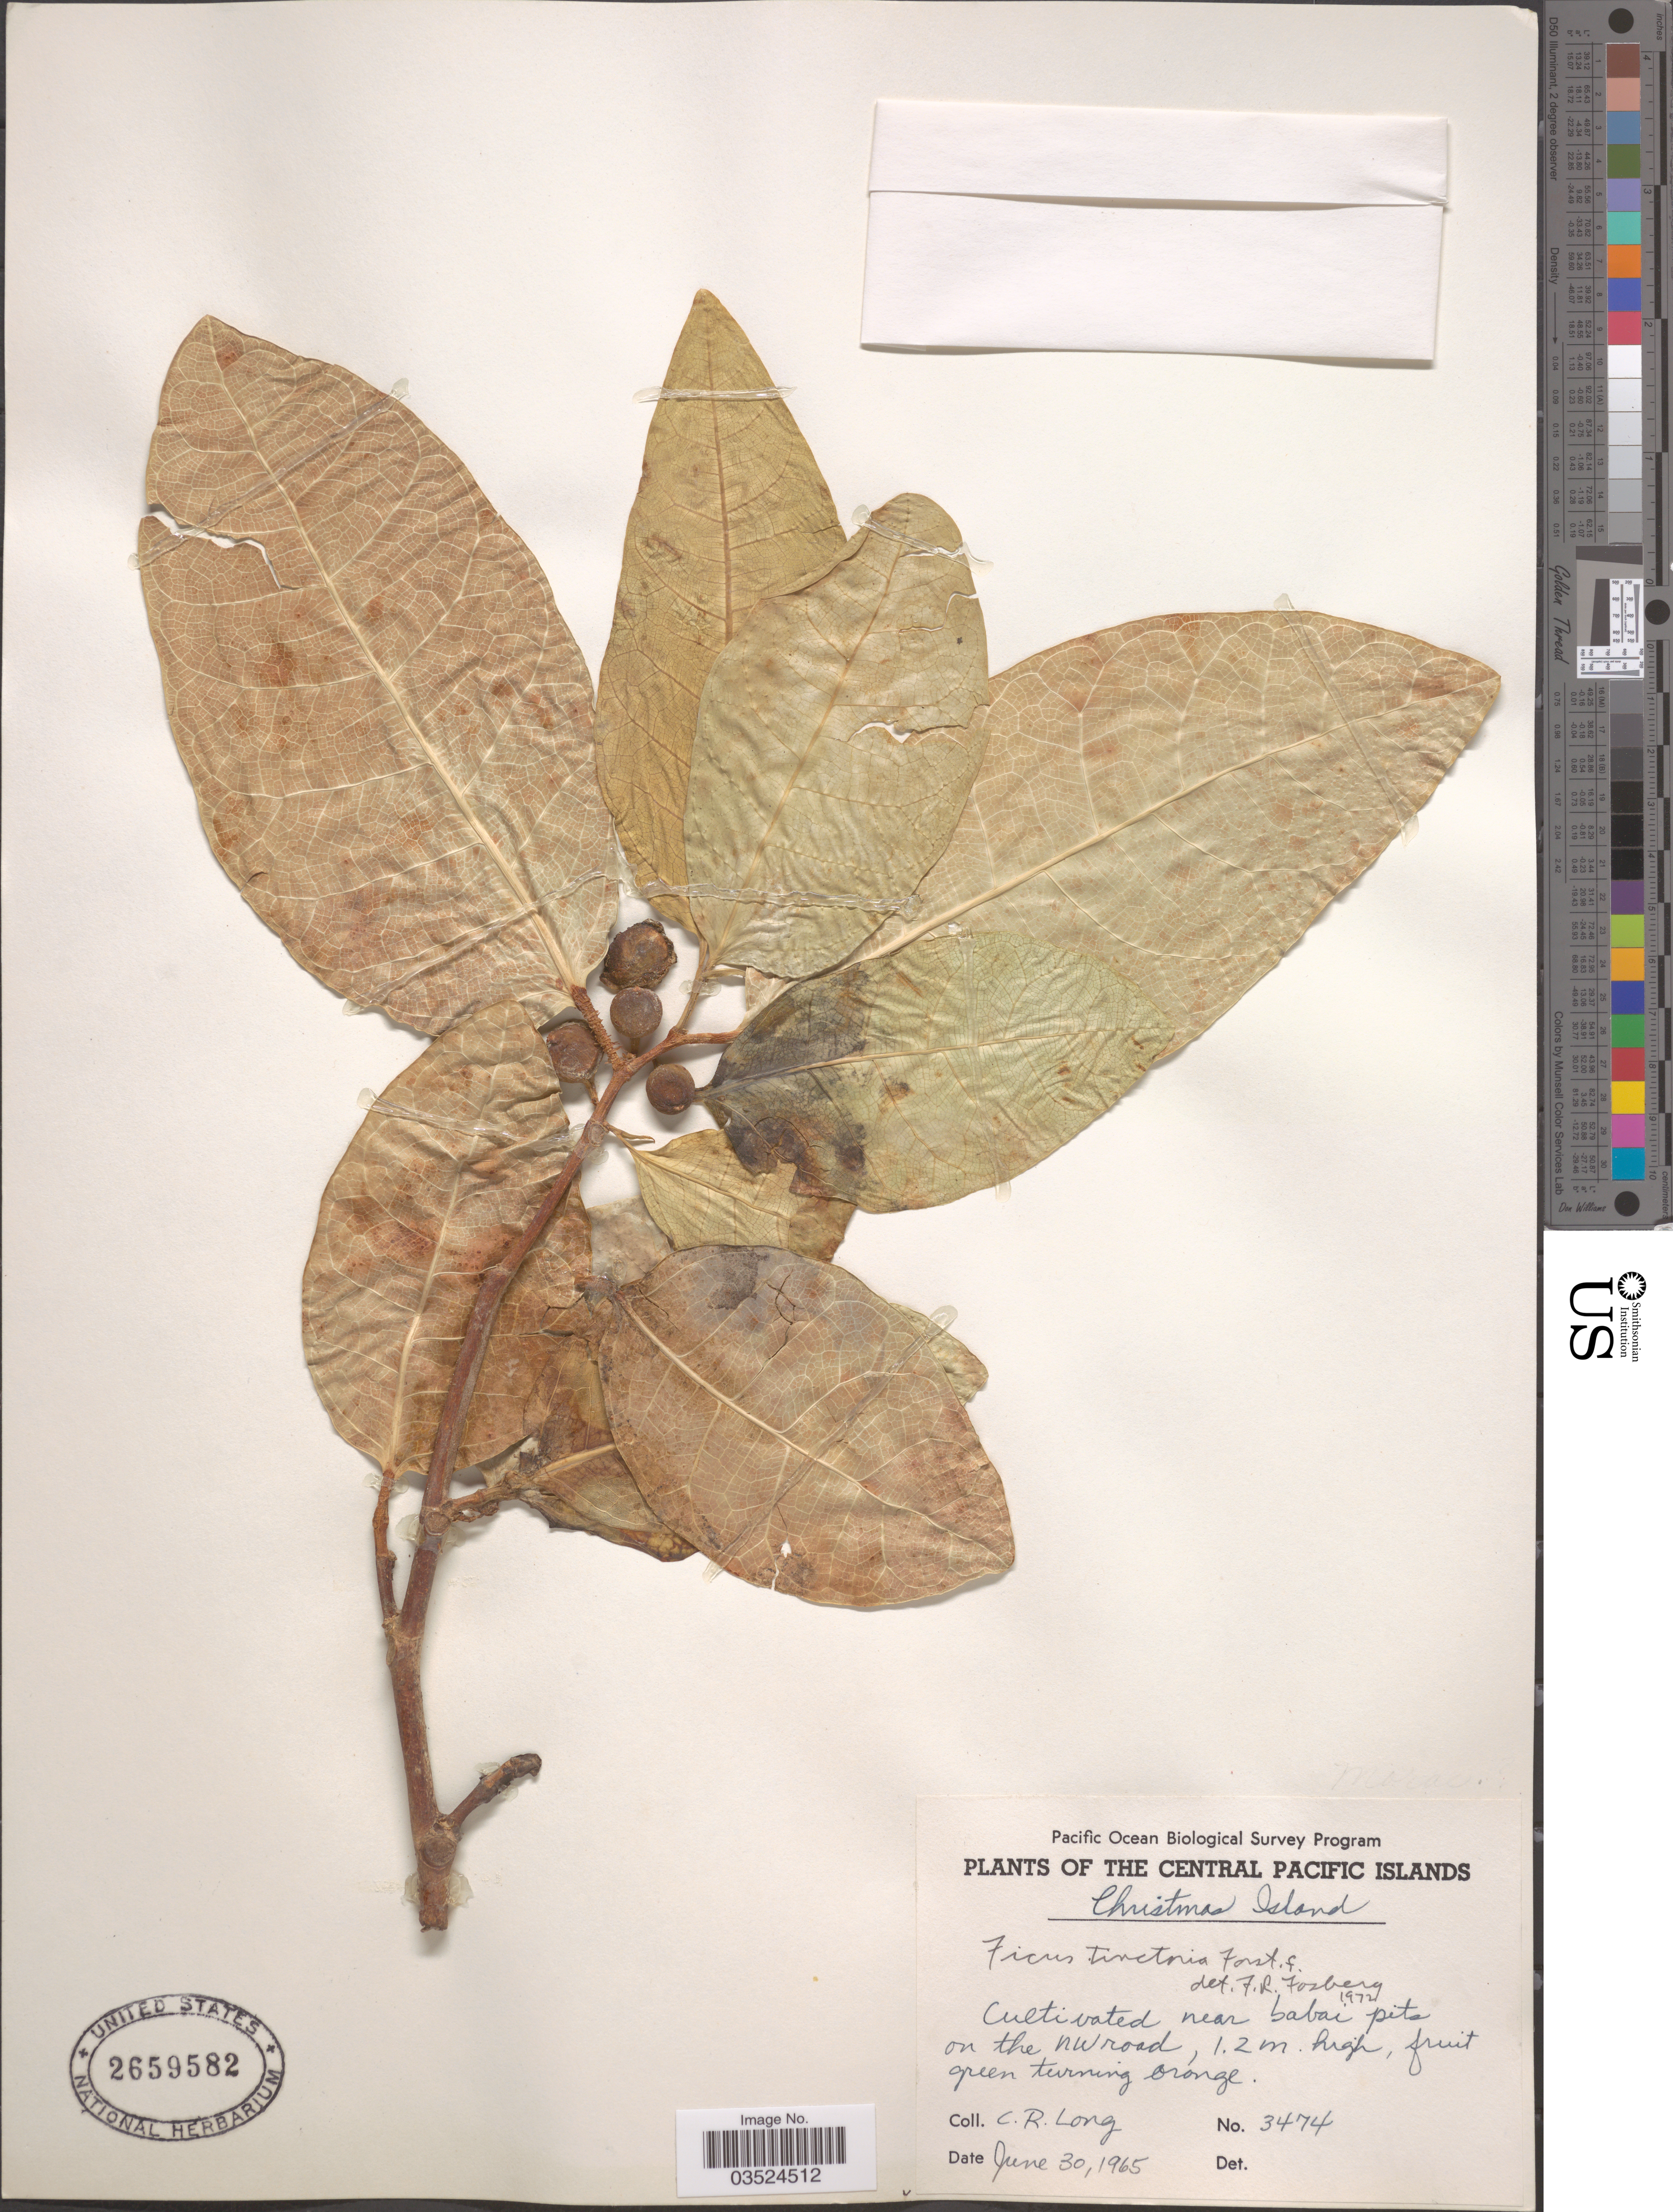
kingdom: Plantae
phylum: Tracheophyta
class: Magnoliopsida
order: Rosales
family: Moraceae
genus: Ficus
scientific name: Ficus tinctoria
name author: G. Forst.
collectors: C. R. Long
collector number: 3474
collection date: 1965-06-30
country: Kiribati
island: Kiritimati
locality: The Central Pacific Islands. Christmas Island. Cultivated near babai pits on the NW road.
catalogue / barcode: US 2659582